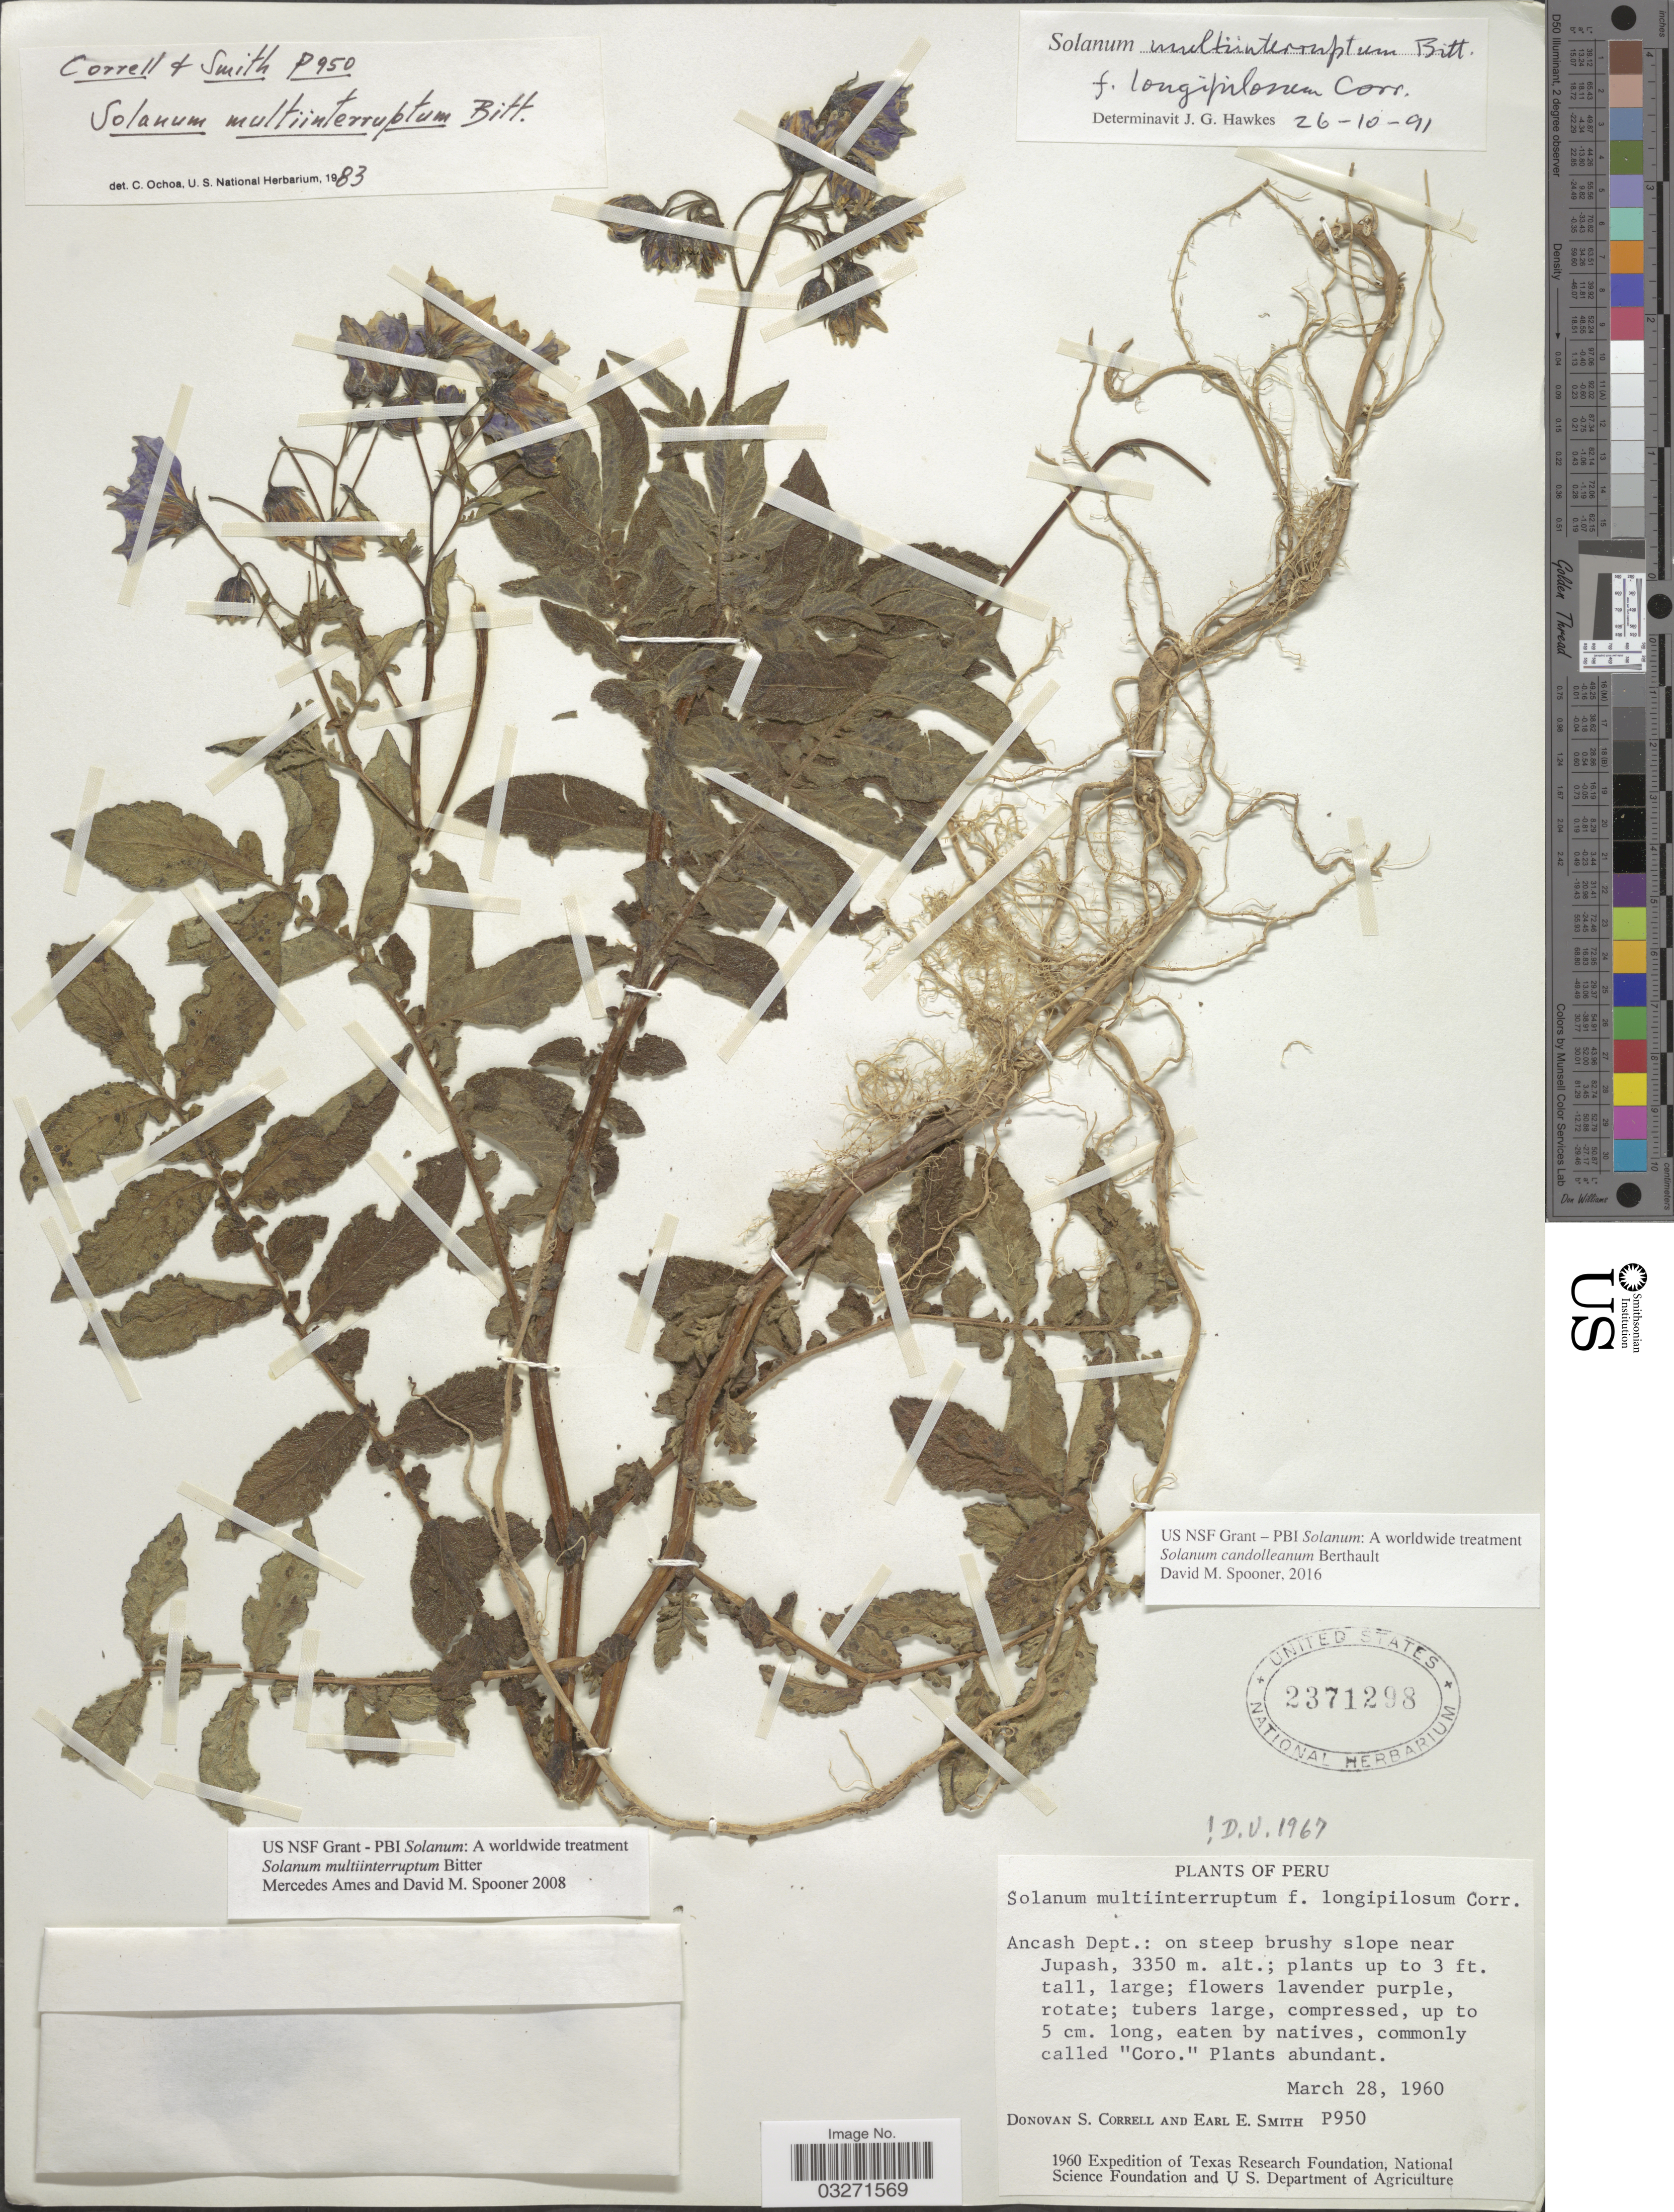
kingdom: Plantae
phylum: Tracheophyta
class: Magnoliopsida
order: Solanales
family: Solanaceae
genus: Solanum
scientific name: Solanum candolleanum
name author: Berthault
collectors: D. S. Correll & E. E. Smith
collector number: P950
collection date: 1960-03-28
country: Peru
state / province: Ancash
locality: Ancash Dept.: on steep brushy slope near Jupash.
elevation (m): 3350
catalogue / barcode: US 2371298